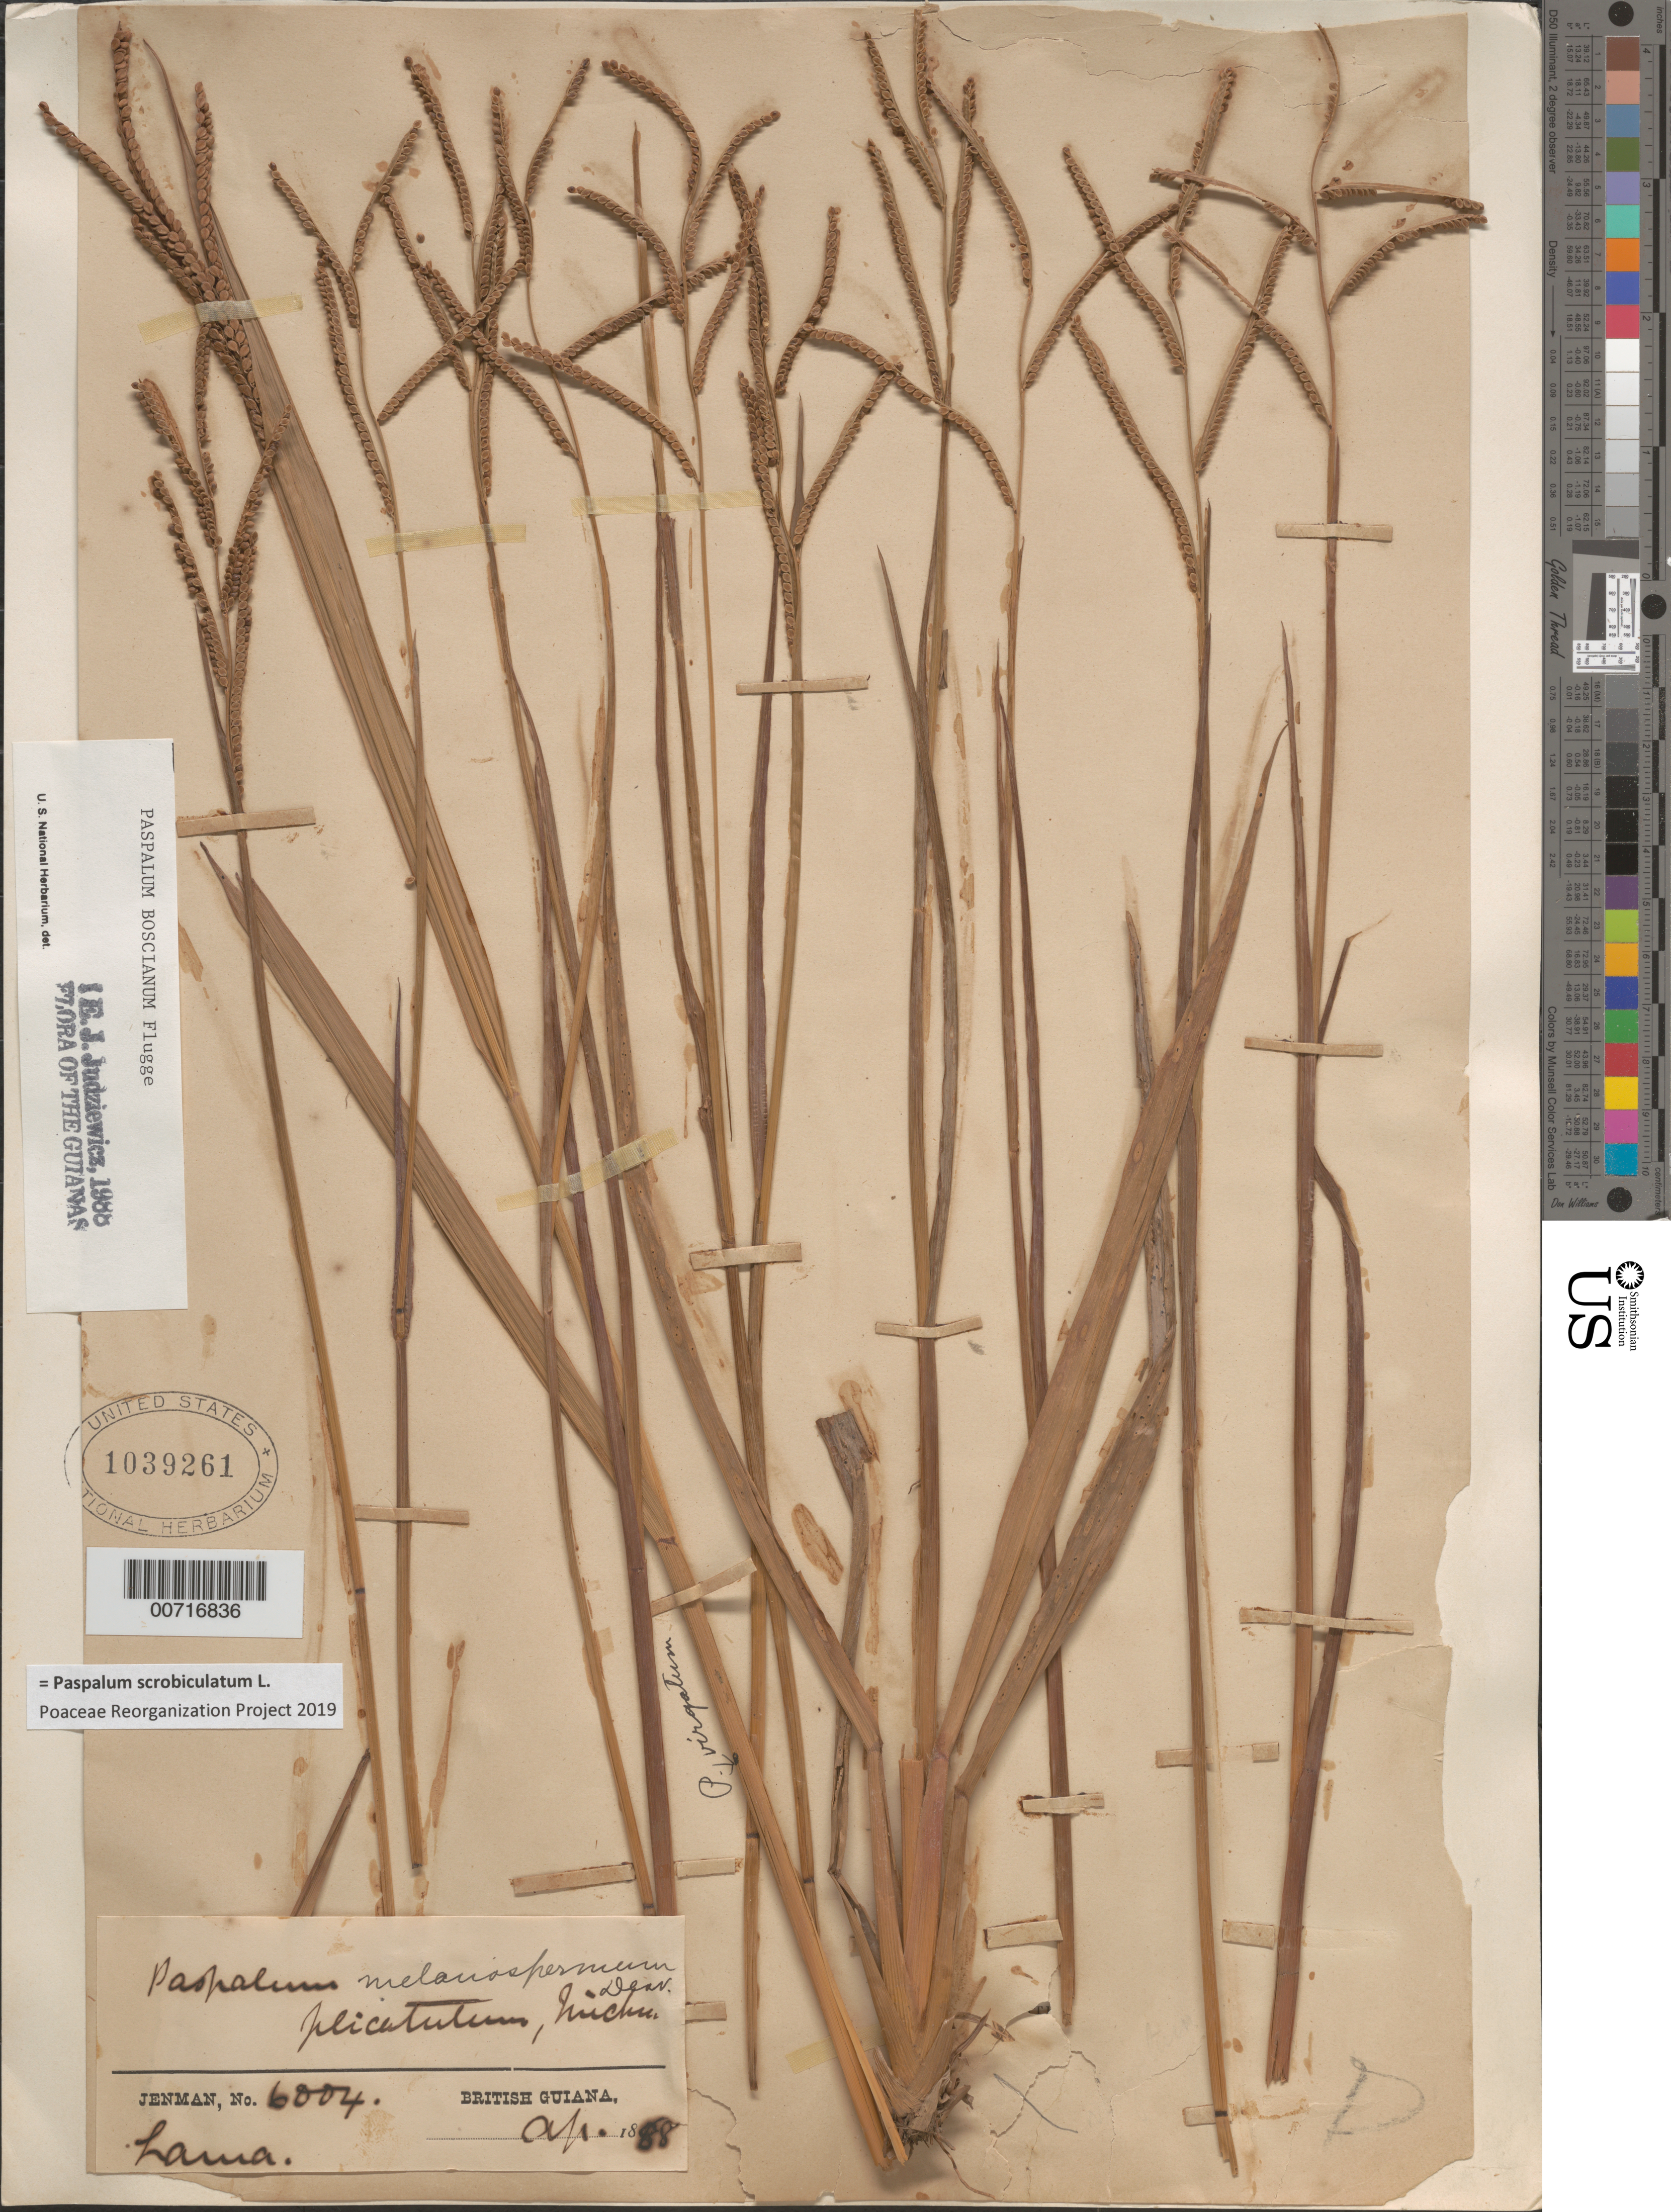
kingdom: Plantae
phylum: Tracheophyta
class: Liliopsida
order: Poales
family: Poaceae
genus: Paspalum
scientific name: Paspalum boscianum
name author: Flüggé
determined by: Judziewicz, E. J.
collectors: G. S. Jenman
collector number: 6004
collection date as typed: April 1888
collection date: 1888-04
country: Guyana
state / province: Demerara-Mahaica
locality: Lama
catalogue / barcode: US 1039261